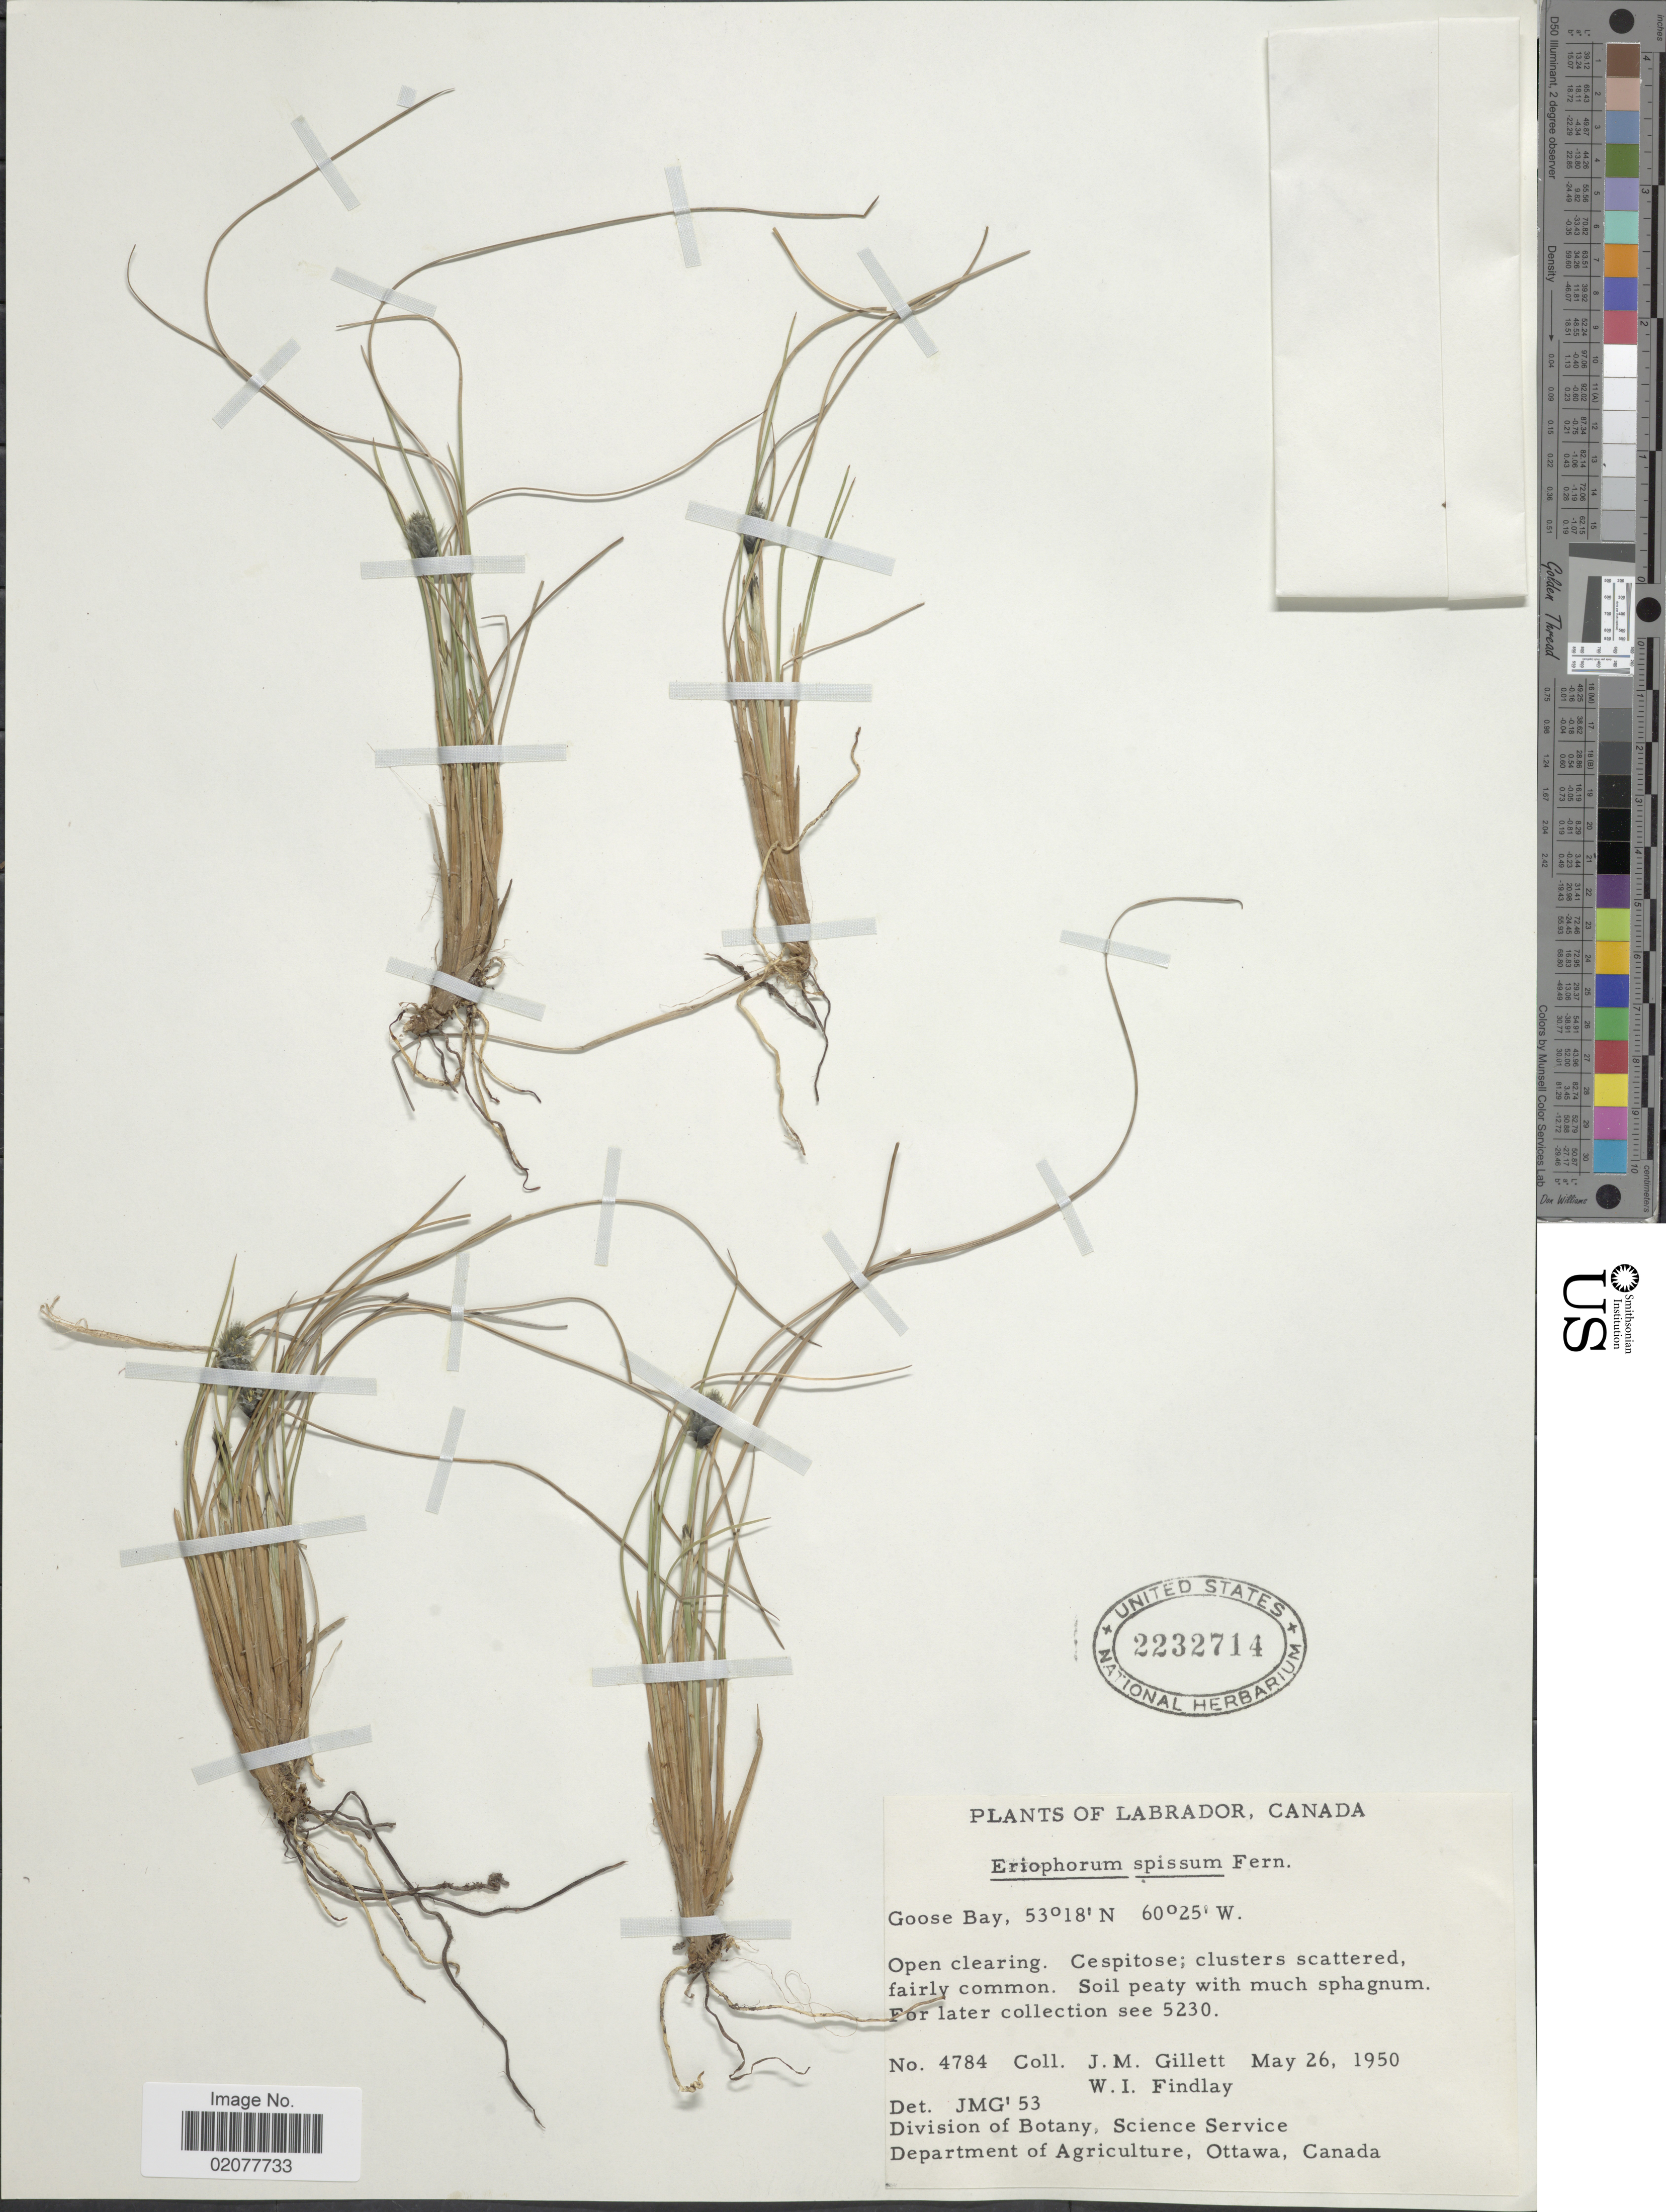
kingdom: Plantae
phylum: Tracheophyta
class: Liliopsida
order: Poales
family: Cyperaceae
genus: Eriophorum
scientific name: Eriophorum spissum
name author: Fernald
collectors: J. M. Gillett & W. Findlay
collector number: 4784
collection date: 1950-05-26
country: Canada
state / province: Newfoundland and Labrador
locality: Labrador, Canada. Goose Bay.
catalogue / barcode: US 2232714